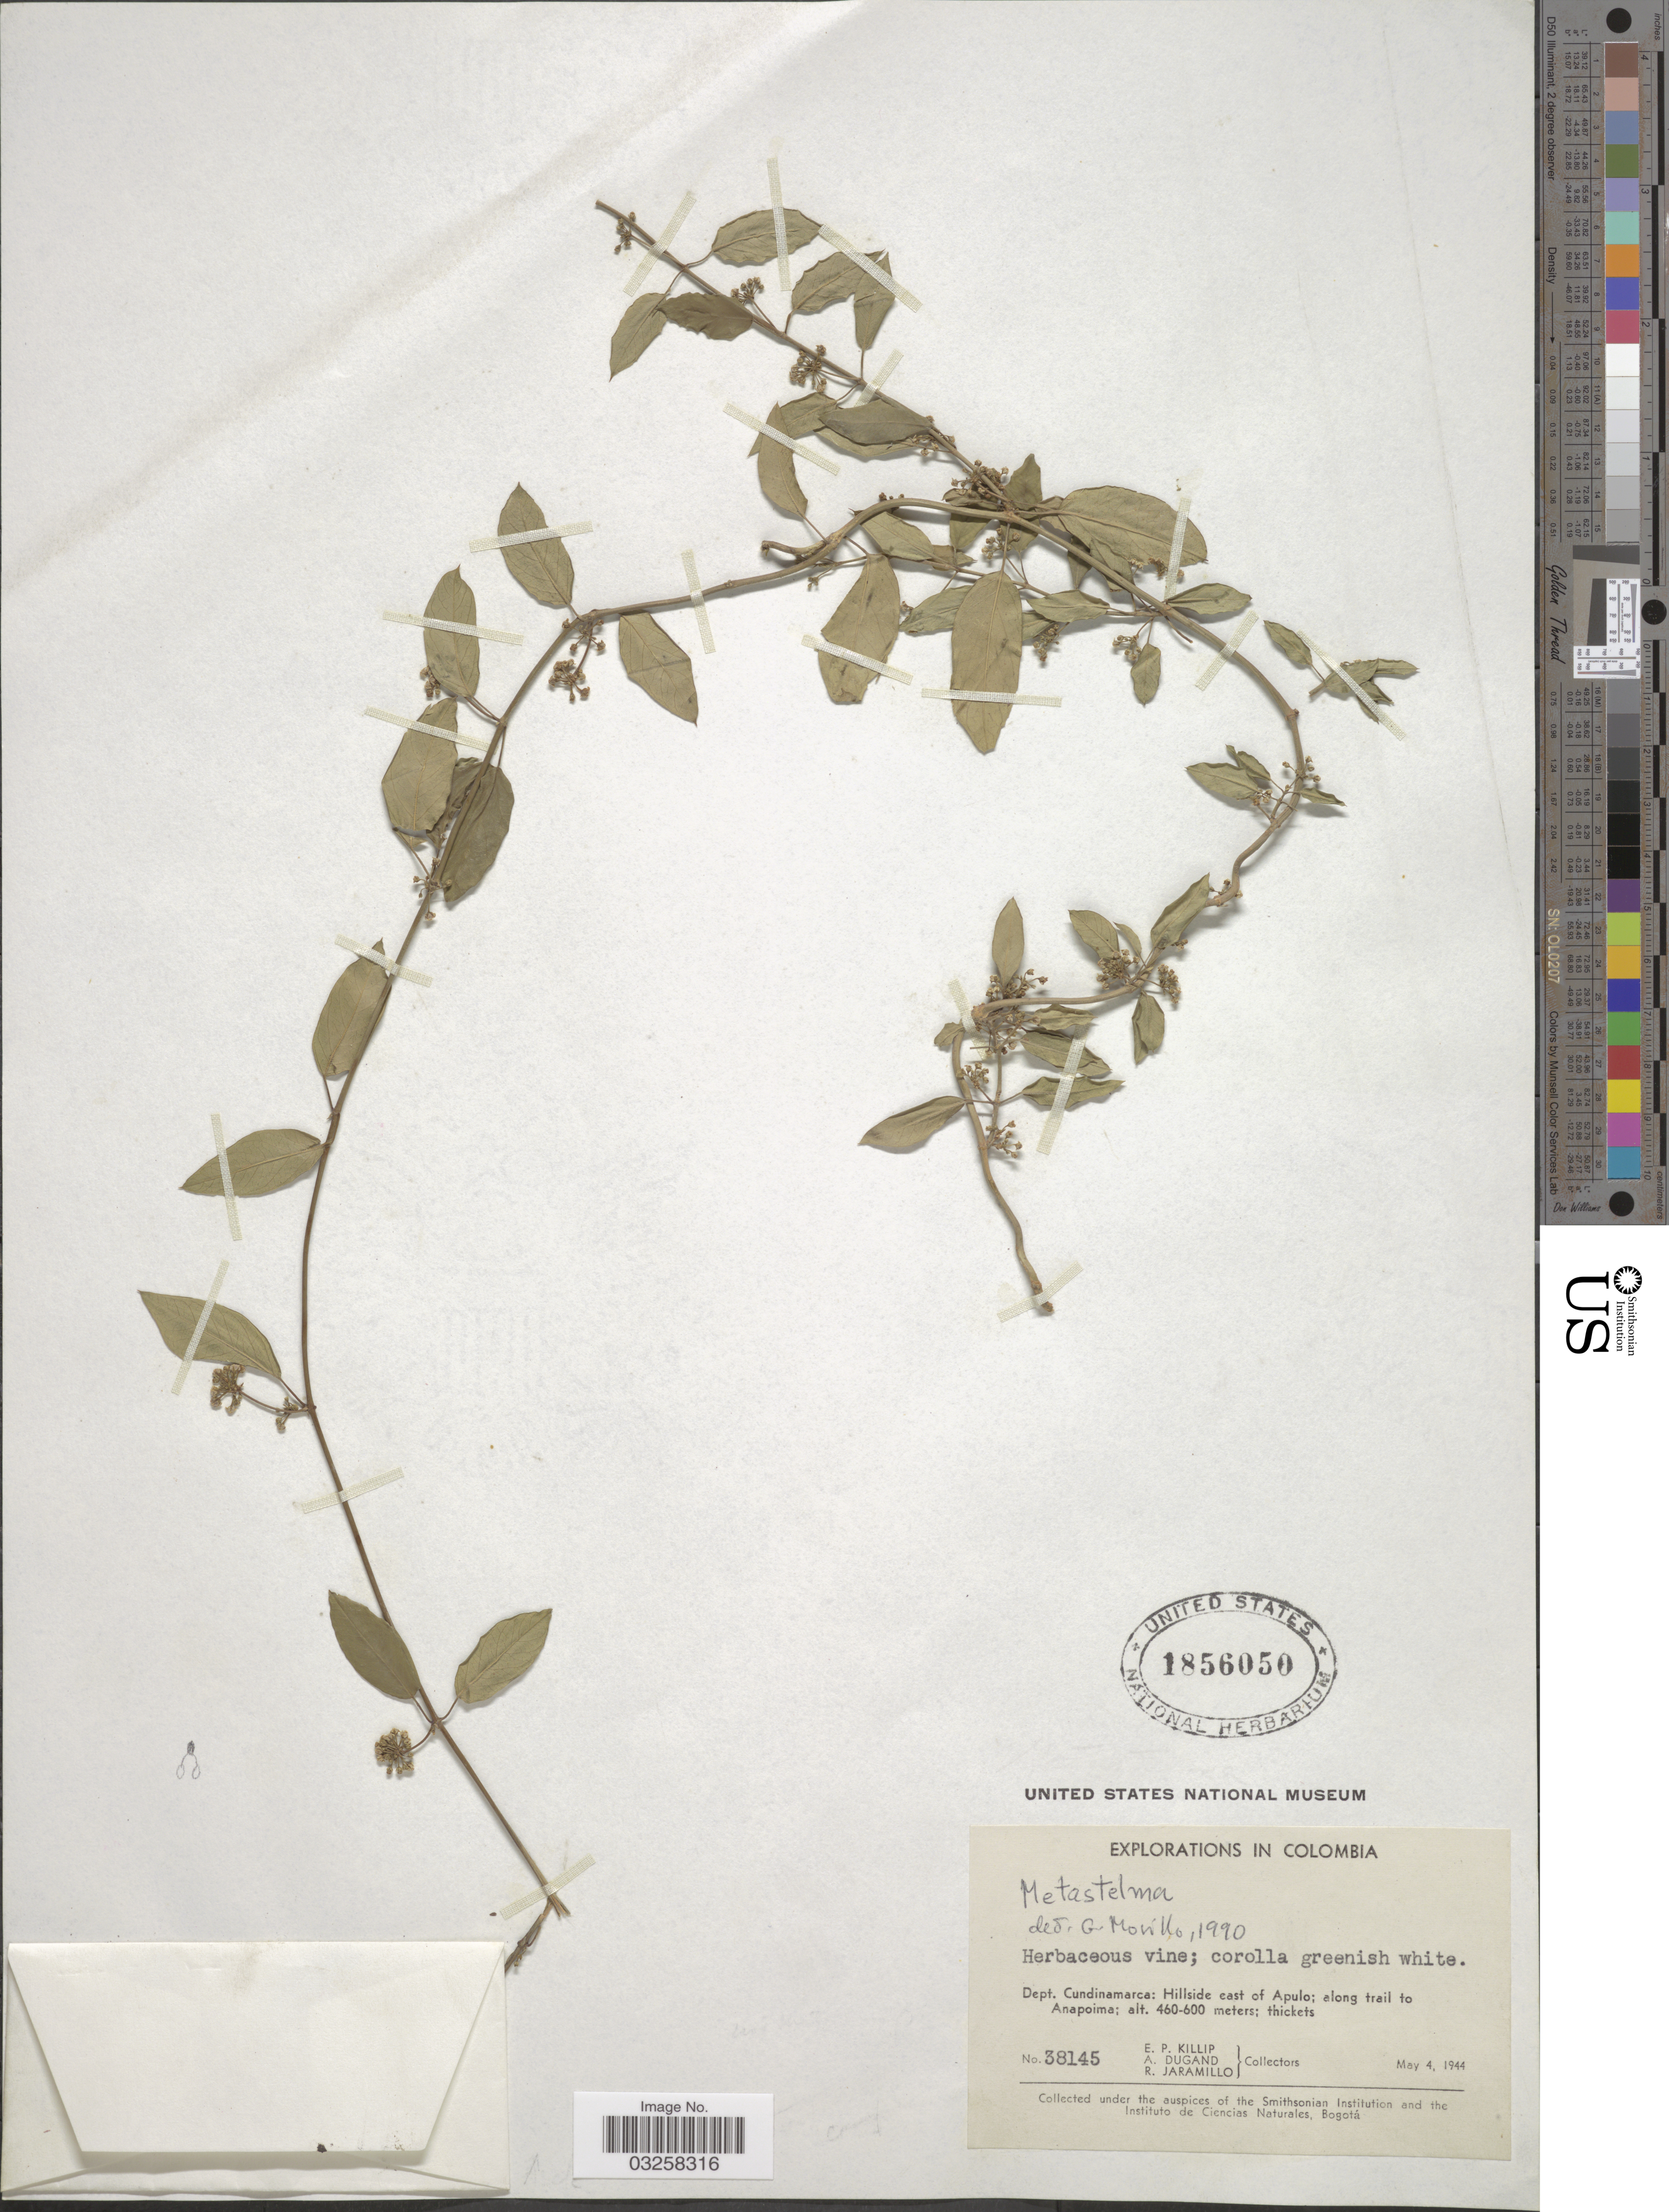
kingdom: Plantae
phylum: Tracheophyta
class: Magnoliopsida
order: Gentianales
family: Apocynaceae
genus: Metastelma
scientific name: Metastelma sp.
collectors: E. P. Killip, A. Dugand & R. Jaramillo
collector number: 38145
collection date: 1944-05-04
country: Colombia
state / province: Cundinamarca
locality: Dept. Cundinamarca: Hillside east of Apulo; along trail to Anapoima.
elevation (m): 460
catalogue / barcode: US 1856050